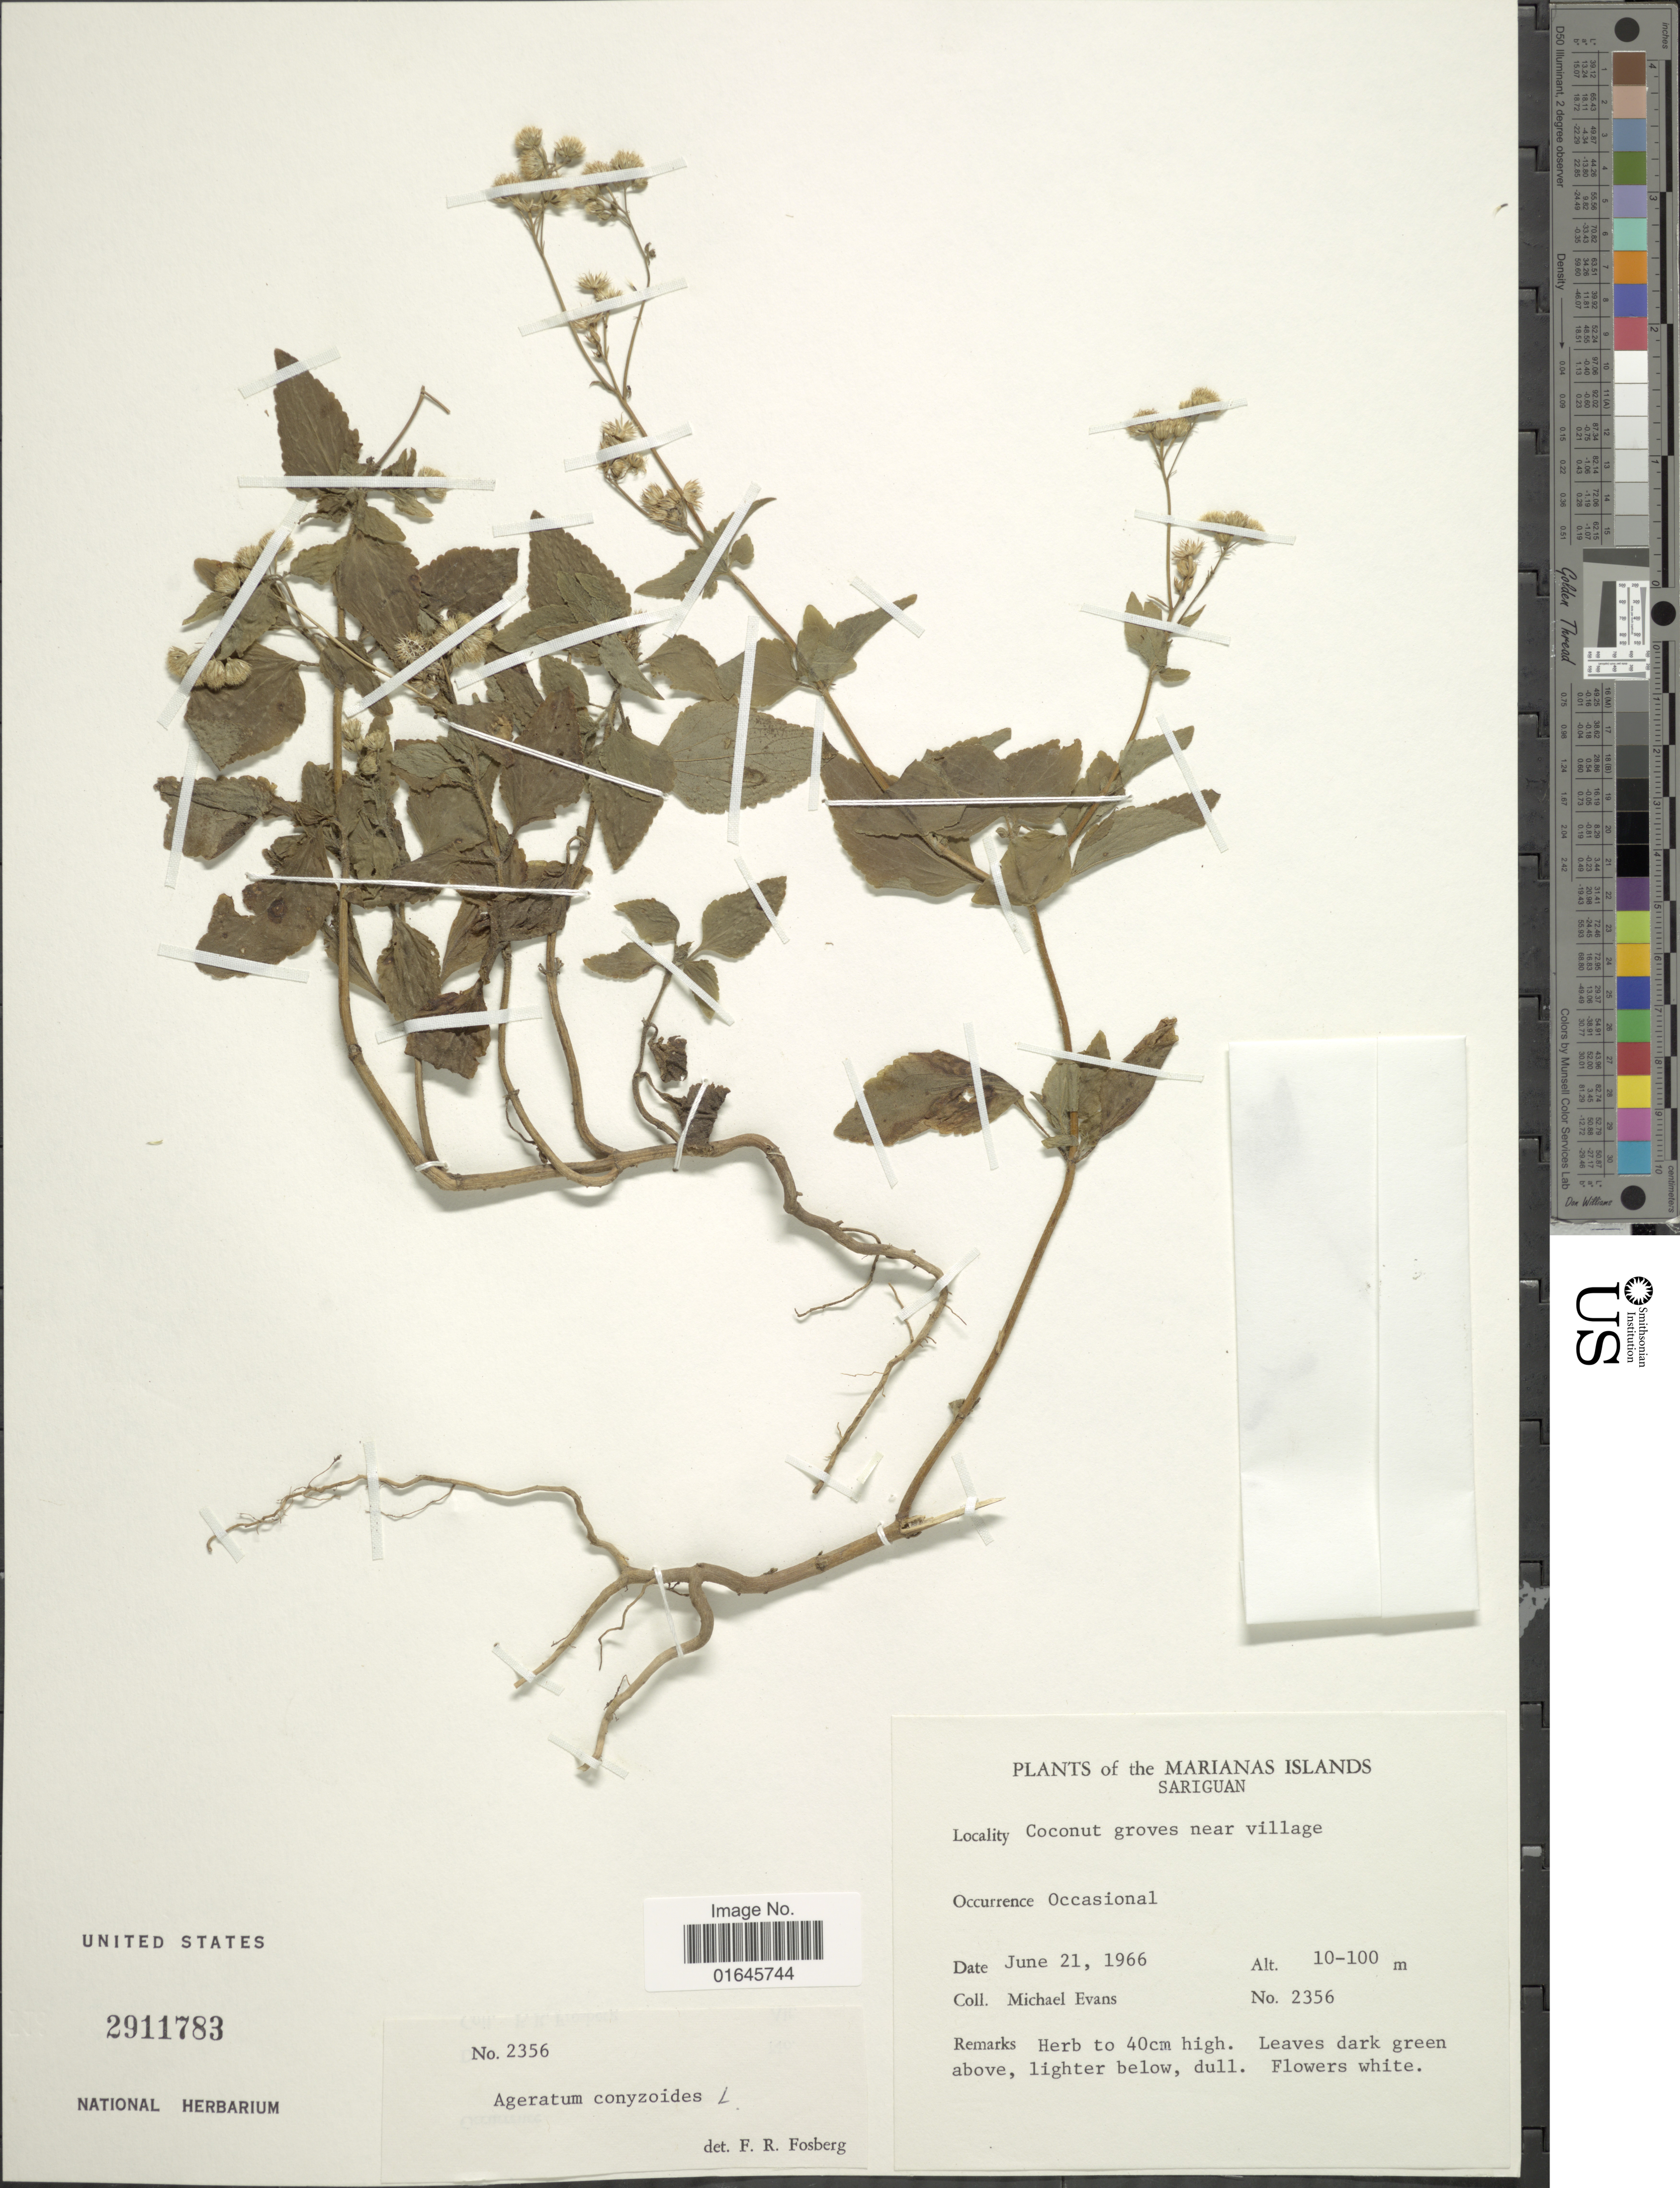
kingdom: Plantae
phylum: Tracheophyta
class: Magnoliopsida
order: Asterales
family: Asteraceae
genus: Ageratum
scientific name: Ageratum conyzoides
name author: L.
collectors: M. Evans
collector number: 2356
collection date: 1966-06-21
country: Northern Mariana Islands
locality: Sariguan, The Marianas Islands, Coconut grove near village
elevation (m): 10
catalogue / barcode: US 2911783